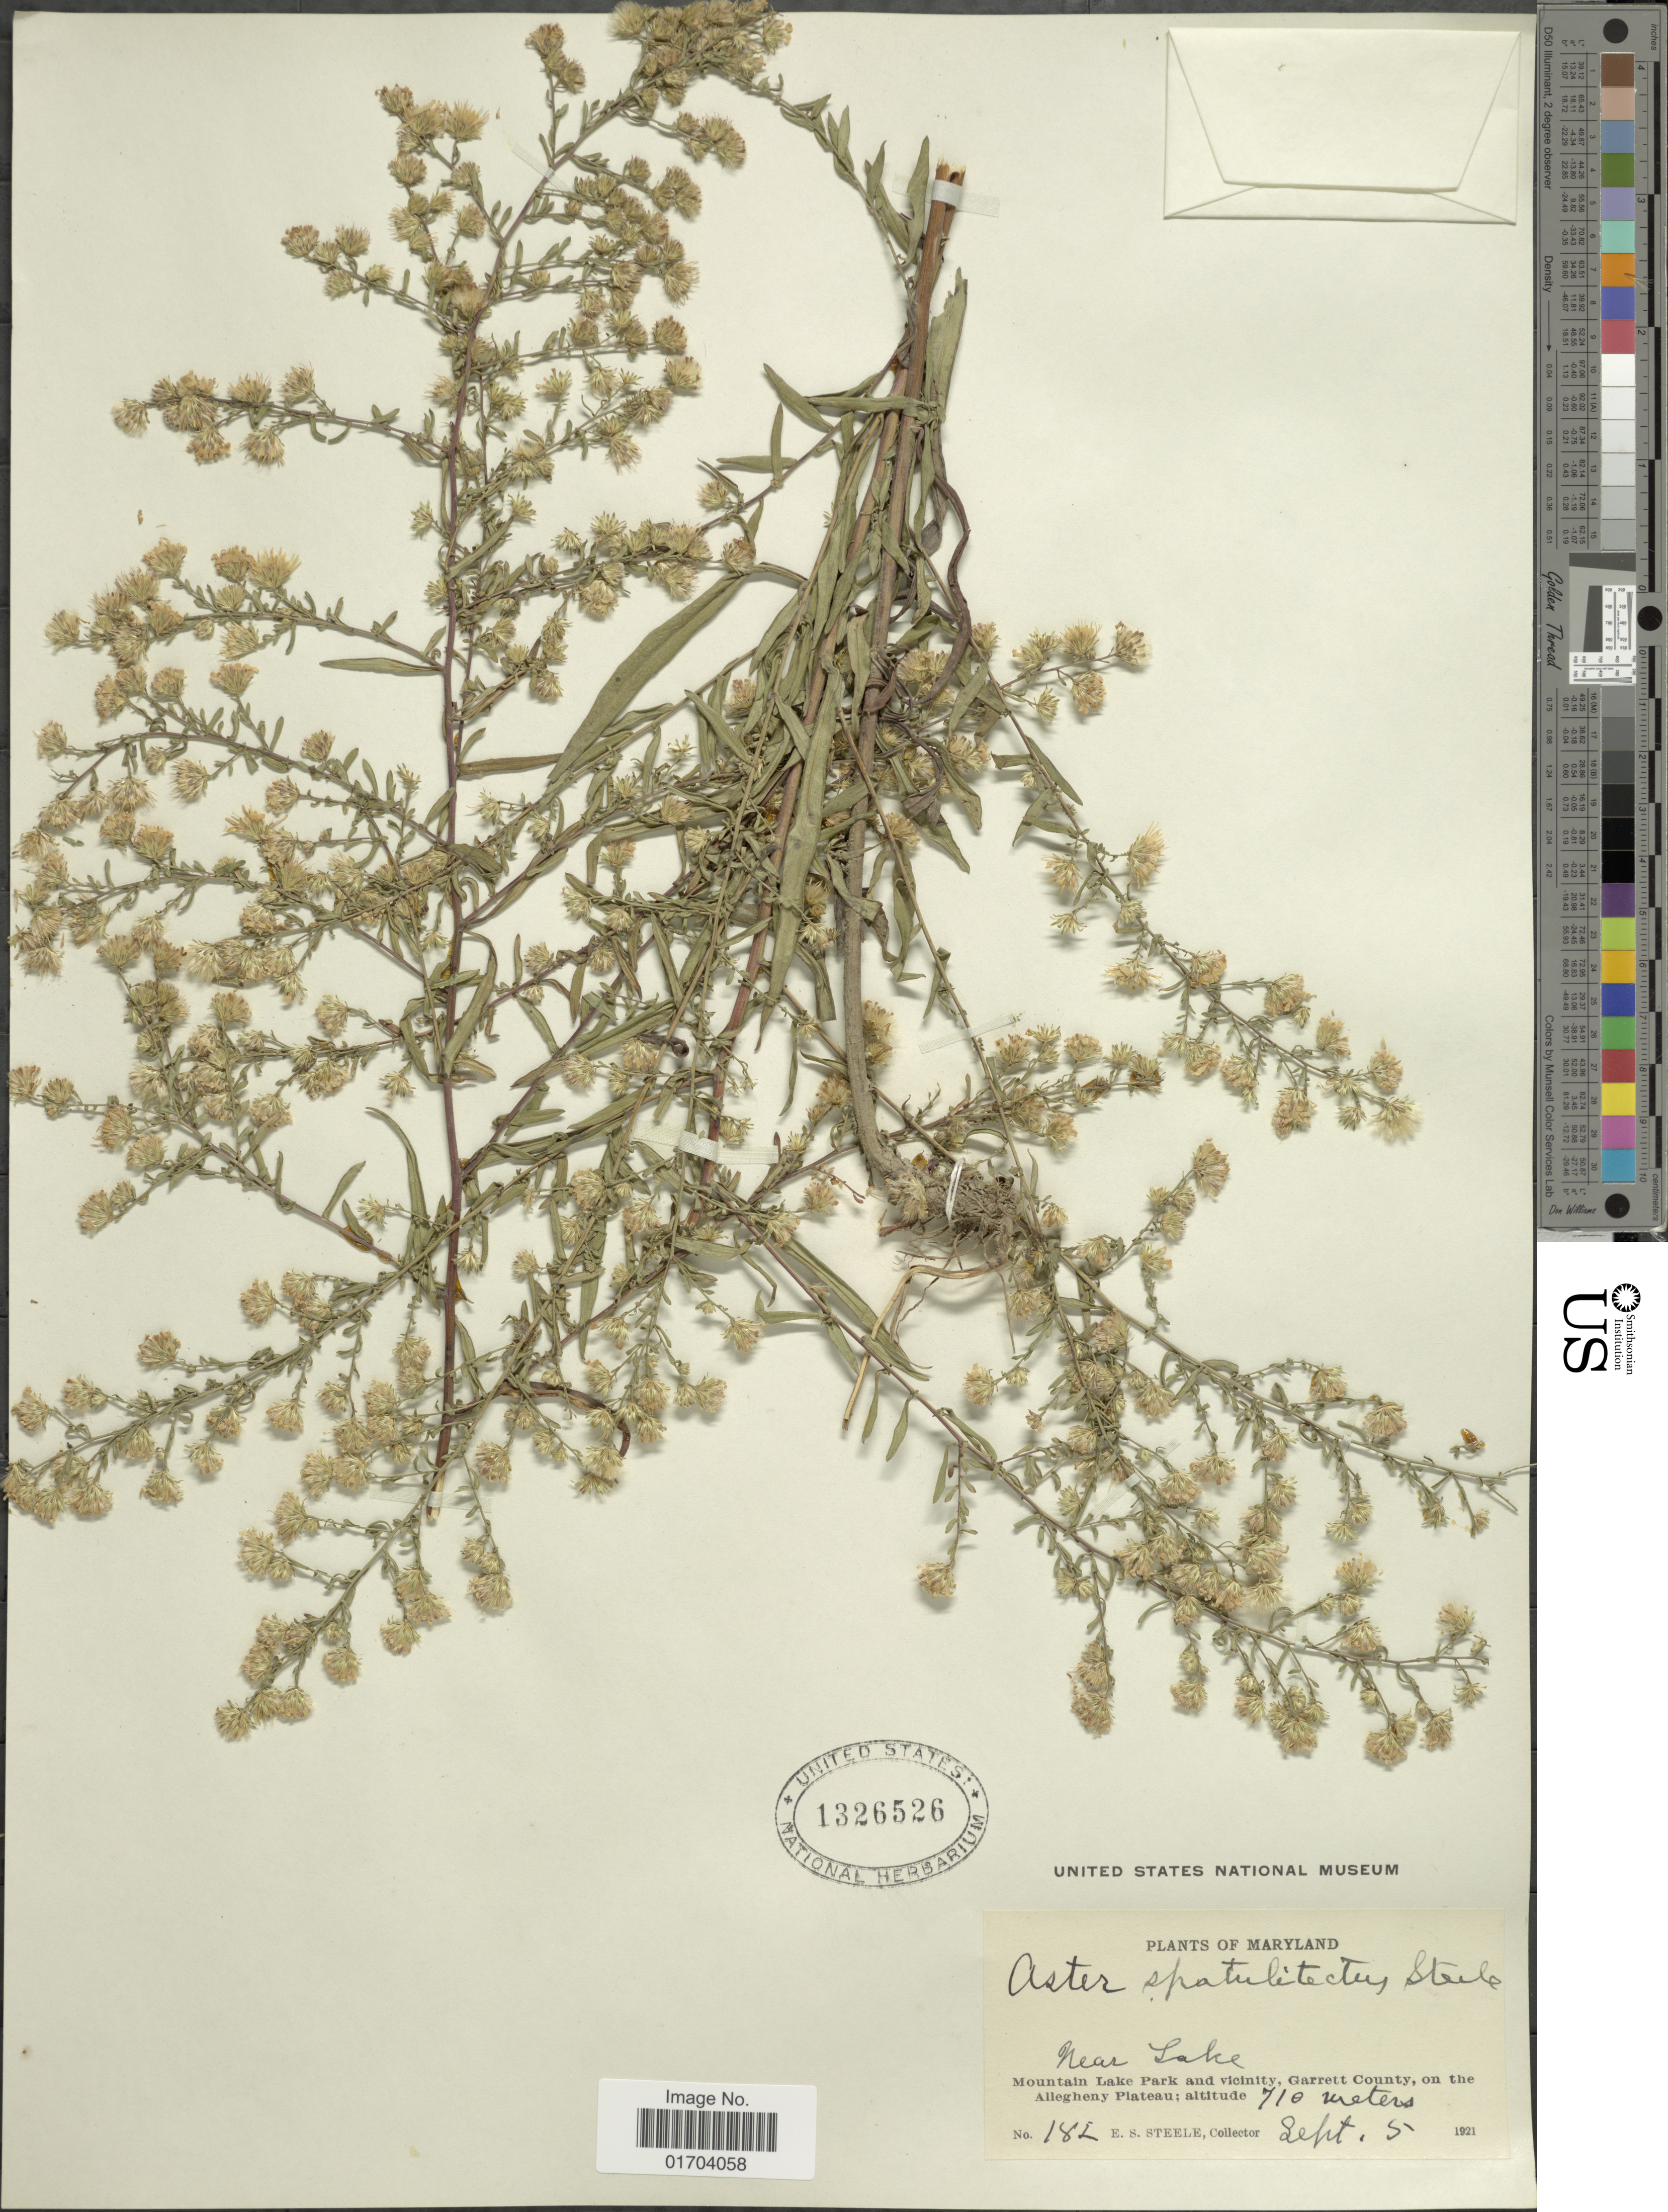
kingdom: Plantae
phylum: Tracheophyta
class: Magnoliopsida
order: Asterales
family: Asteraceae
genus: Aster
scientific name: Aster spatulitectus E.S. Steele sp. nov. ined.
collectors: E. Steele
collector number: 182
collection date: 1921-09-05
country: United States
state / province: Maryland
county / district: Garrett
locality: Near Lake, Mountain Lake Park and Vicinity, Garrett County, on the Allegheny Plateau.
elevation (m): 710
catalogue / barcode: US 1626526